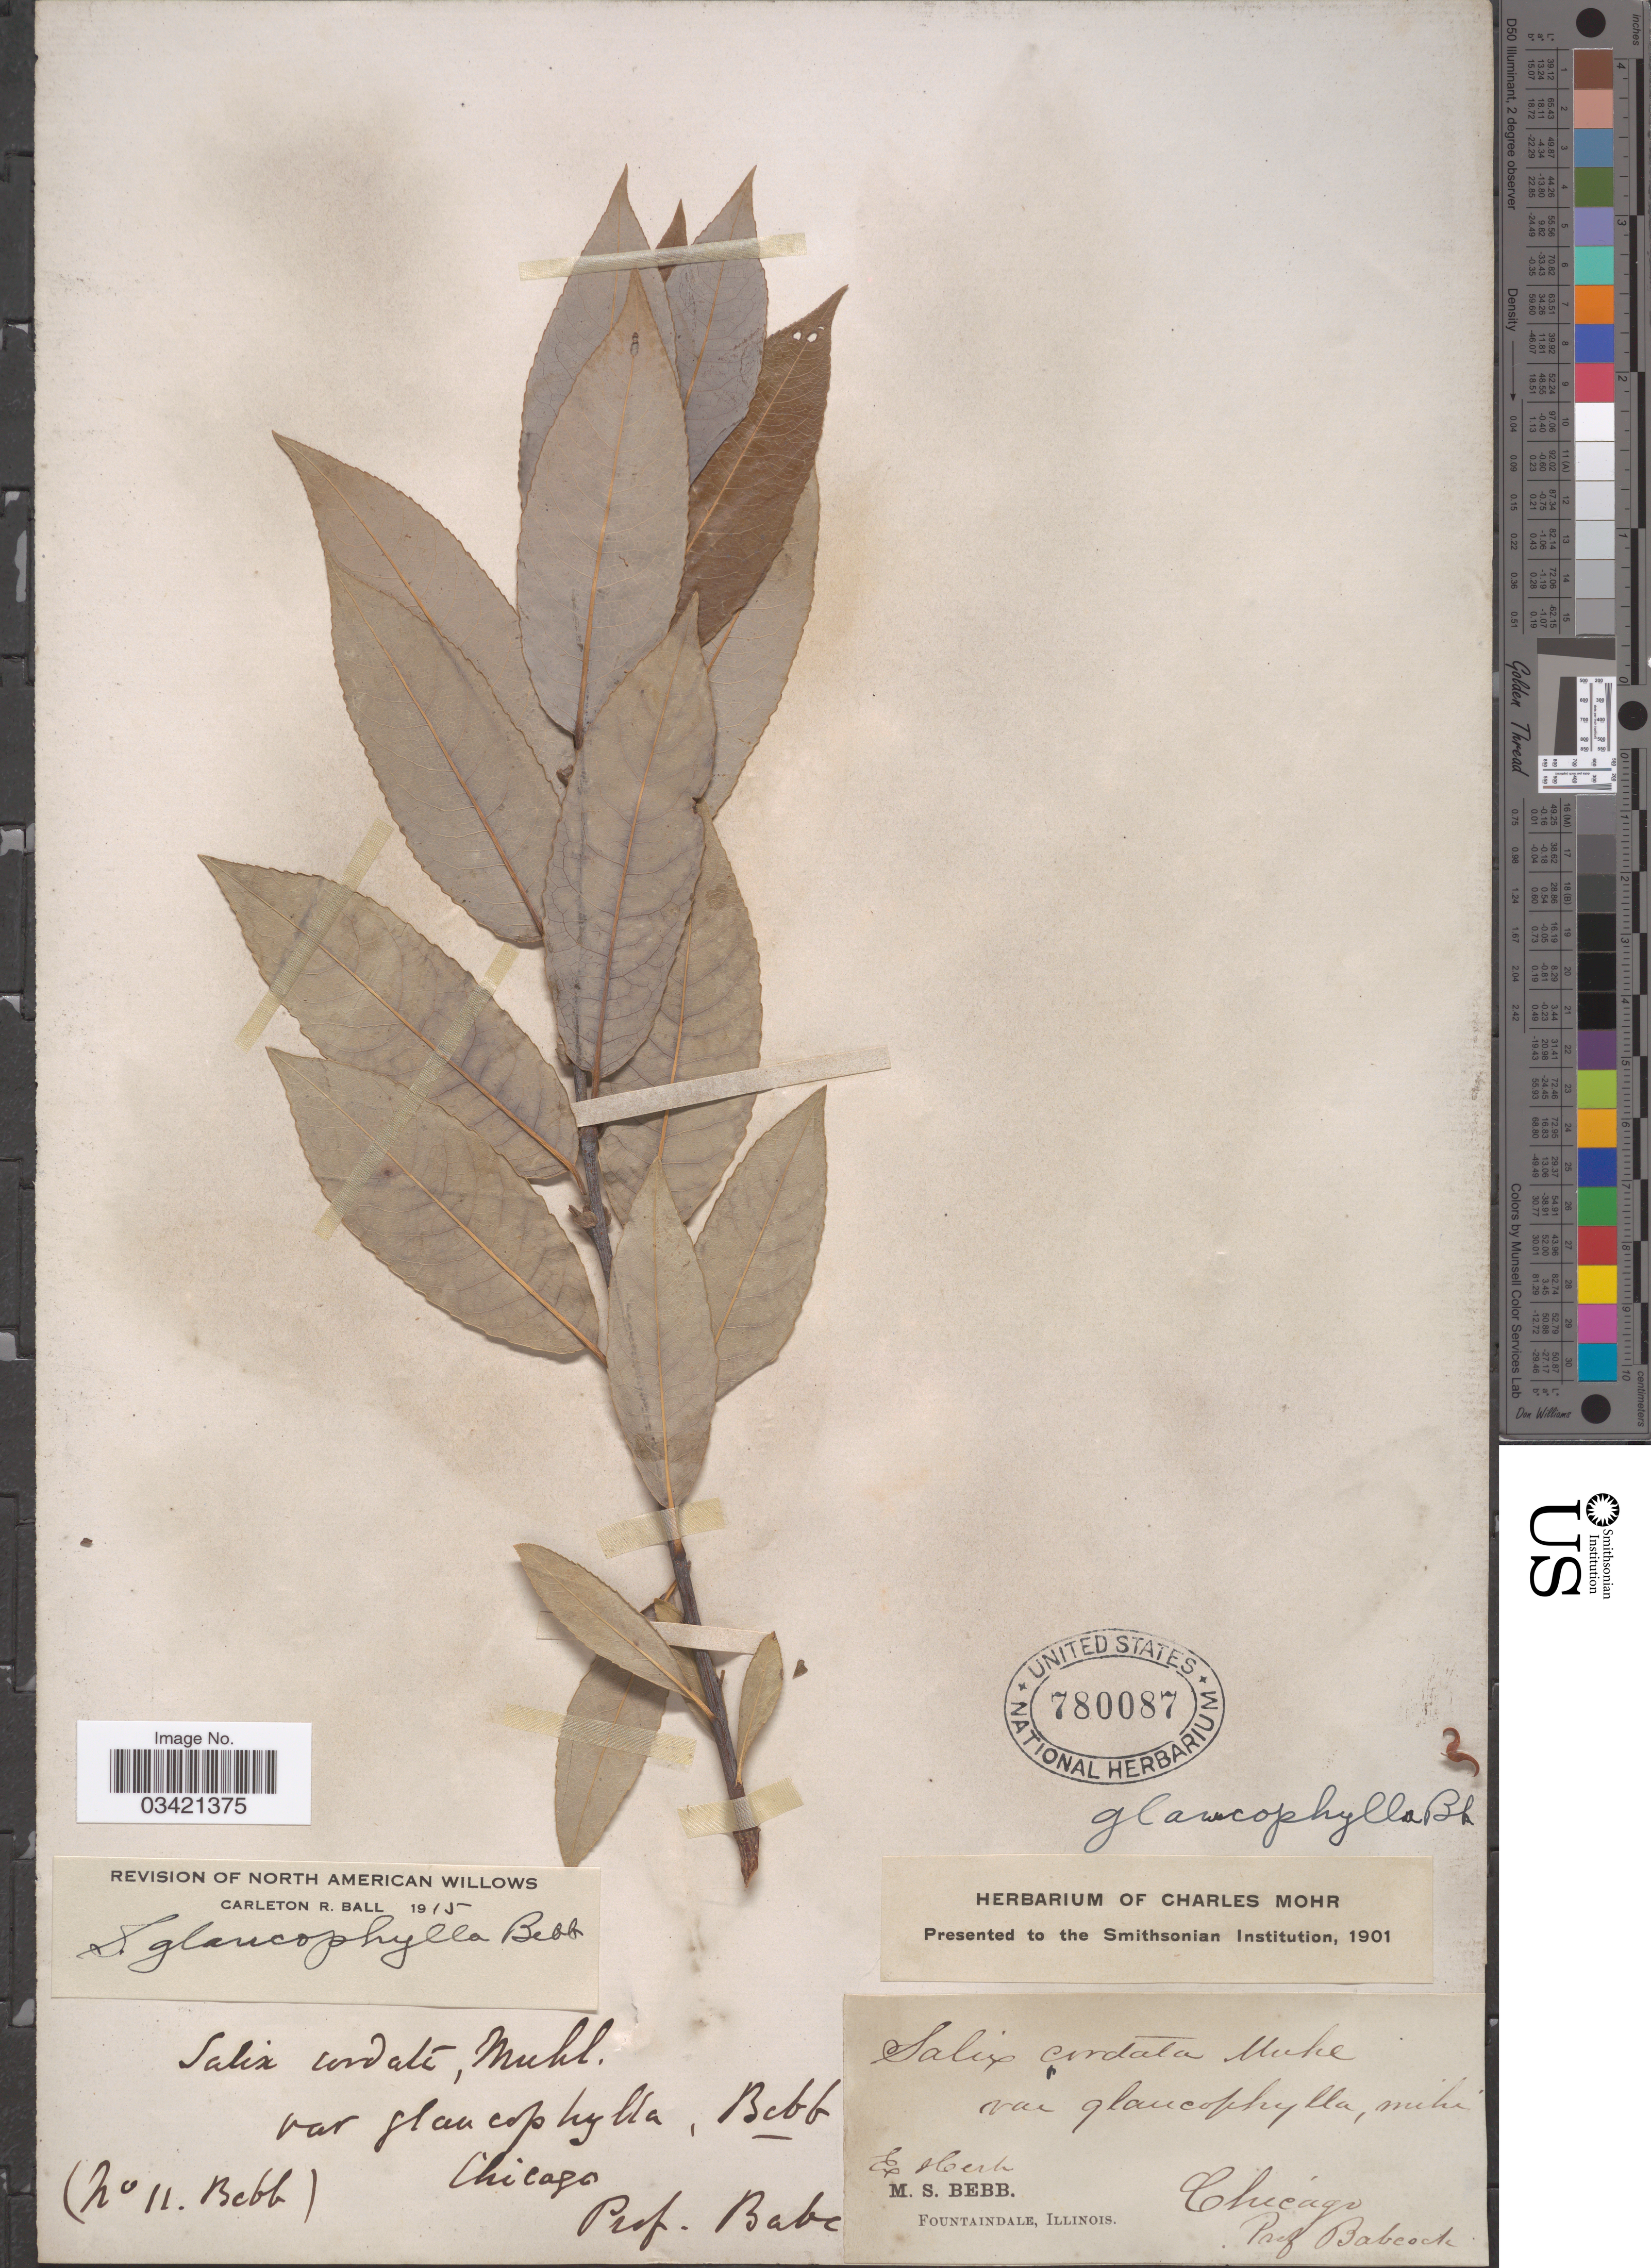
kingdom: Plantae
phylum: Tracheophyta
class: Magnoliopsida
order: Malpighiales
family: Salicaceae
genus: Salix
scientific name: Salix glaucophylla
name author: Andersson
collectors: Prof. Babcock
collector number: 11?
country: United States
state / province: Illinois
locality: Chicago.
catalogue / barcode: US 780087